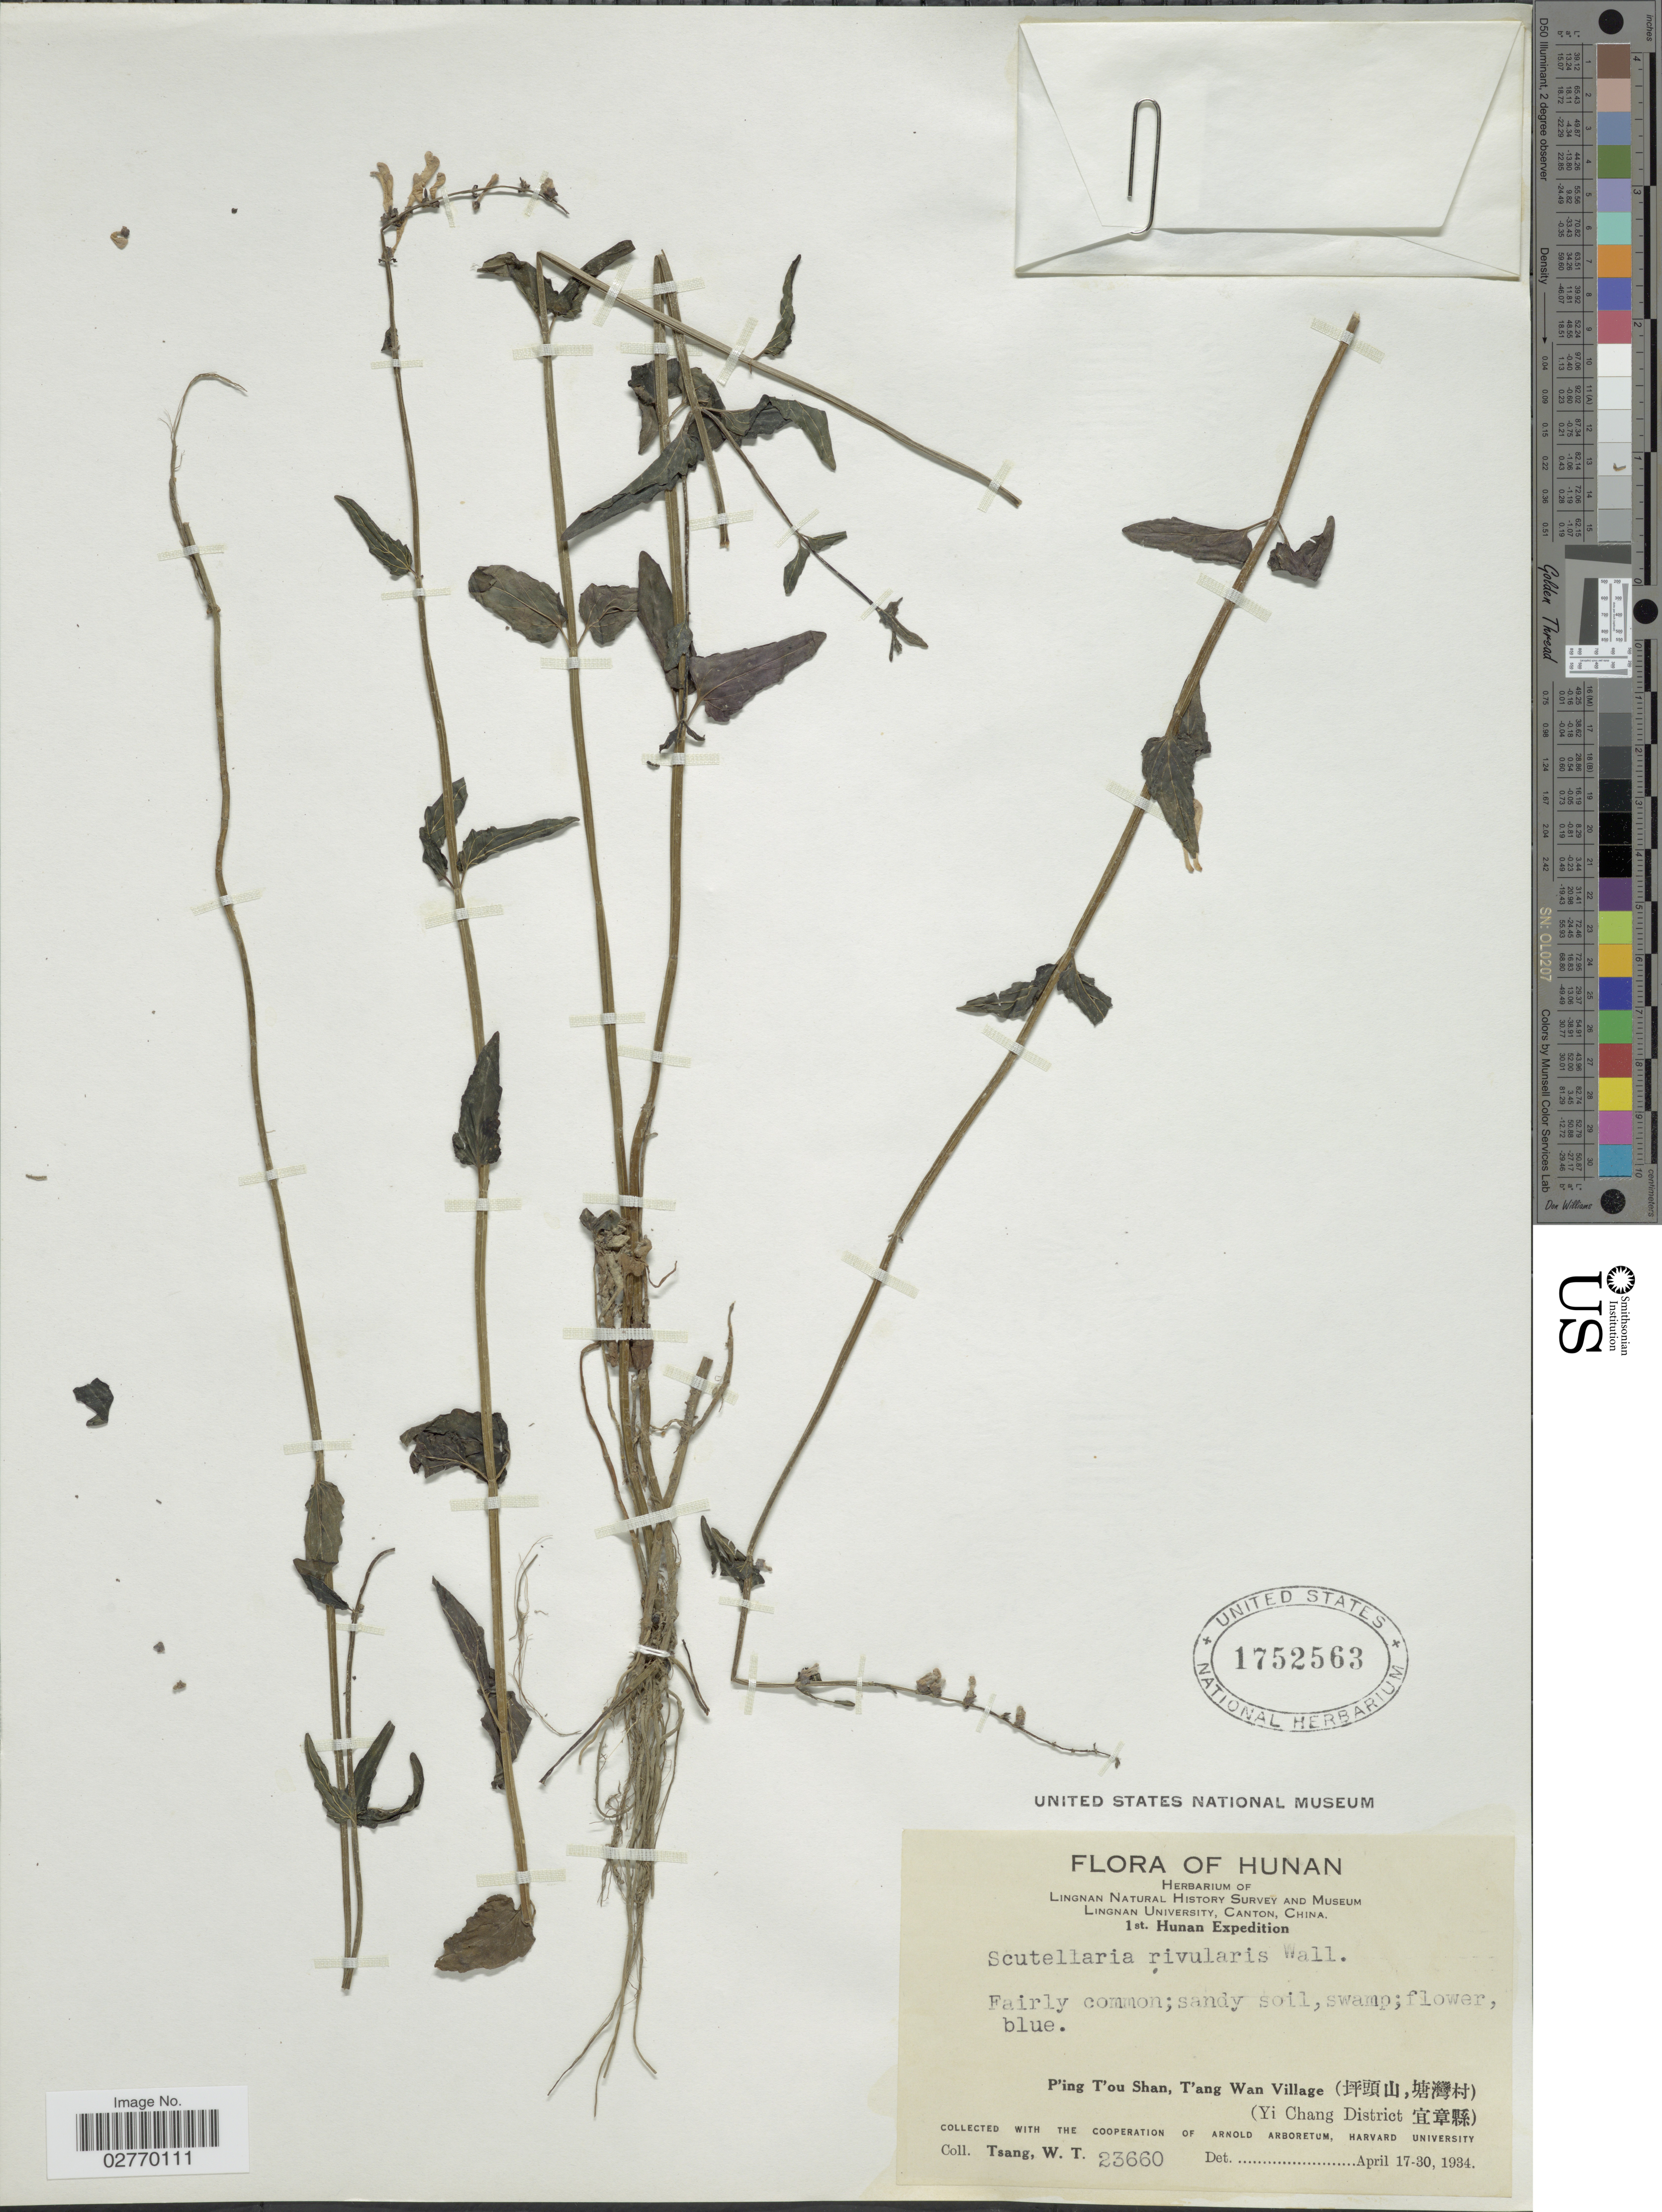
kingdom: Plantae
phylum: Tracheophyta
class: Magnoliopsida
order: Lamiales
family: Lamiaceae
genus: Scutellaria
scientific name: Scutellaria rivularis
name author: Wall. ex Benth.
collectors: W. T. Tsang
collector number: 23660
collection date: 1934-04-17/1934-04-30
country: China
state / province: Hunan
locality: P'ing T'ou Shan, T'ang Wan Village, (Yi Chang District).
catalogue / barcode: US 1752563